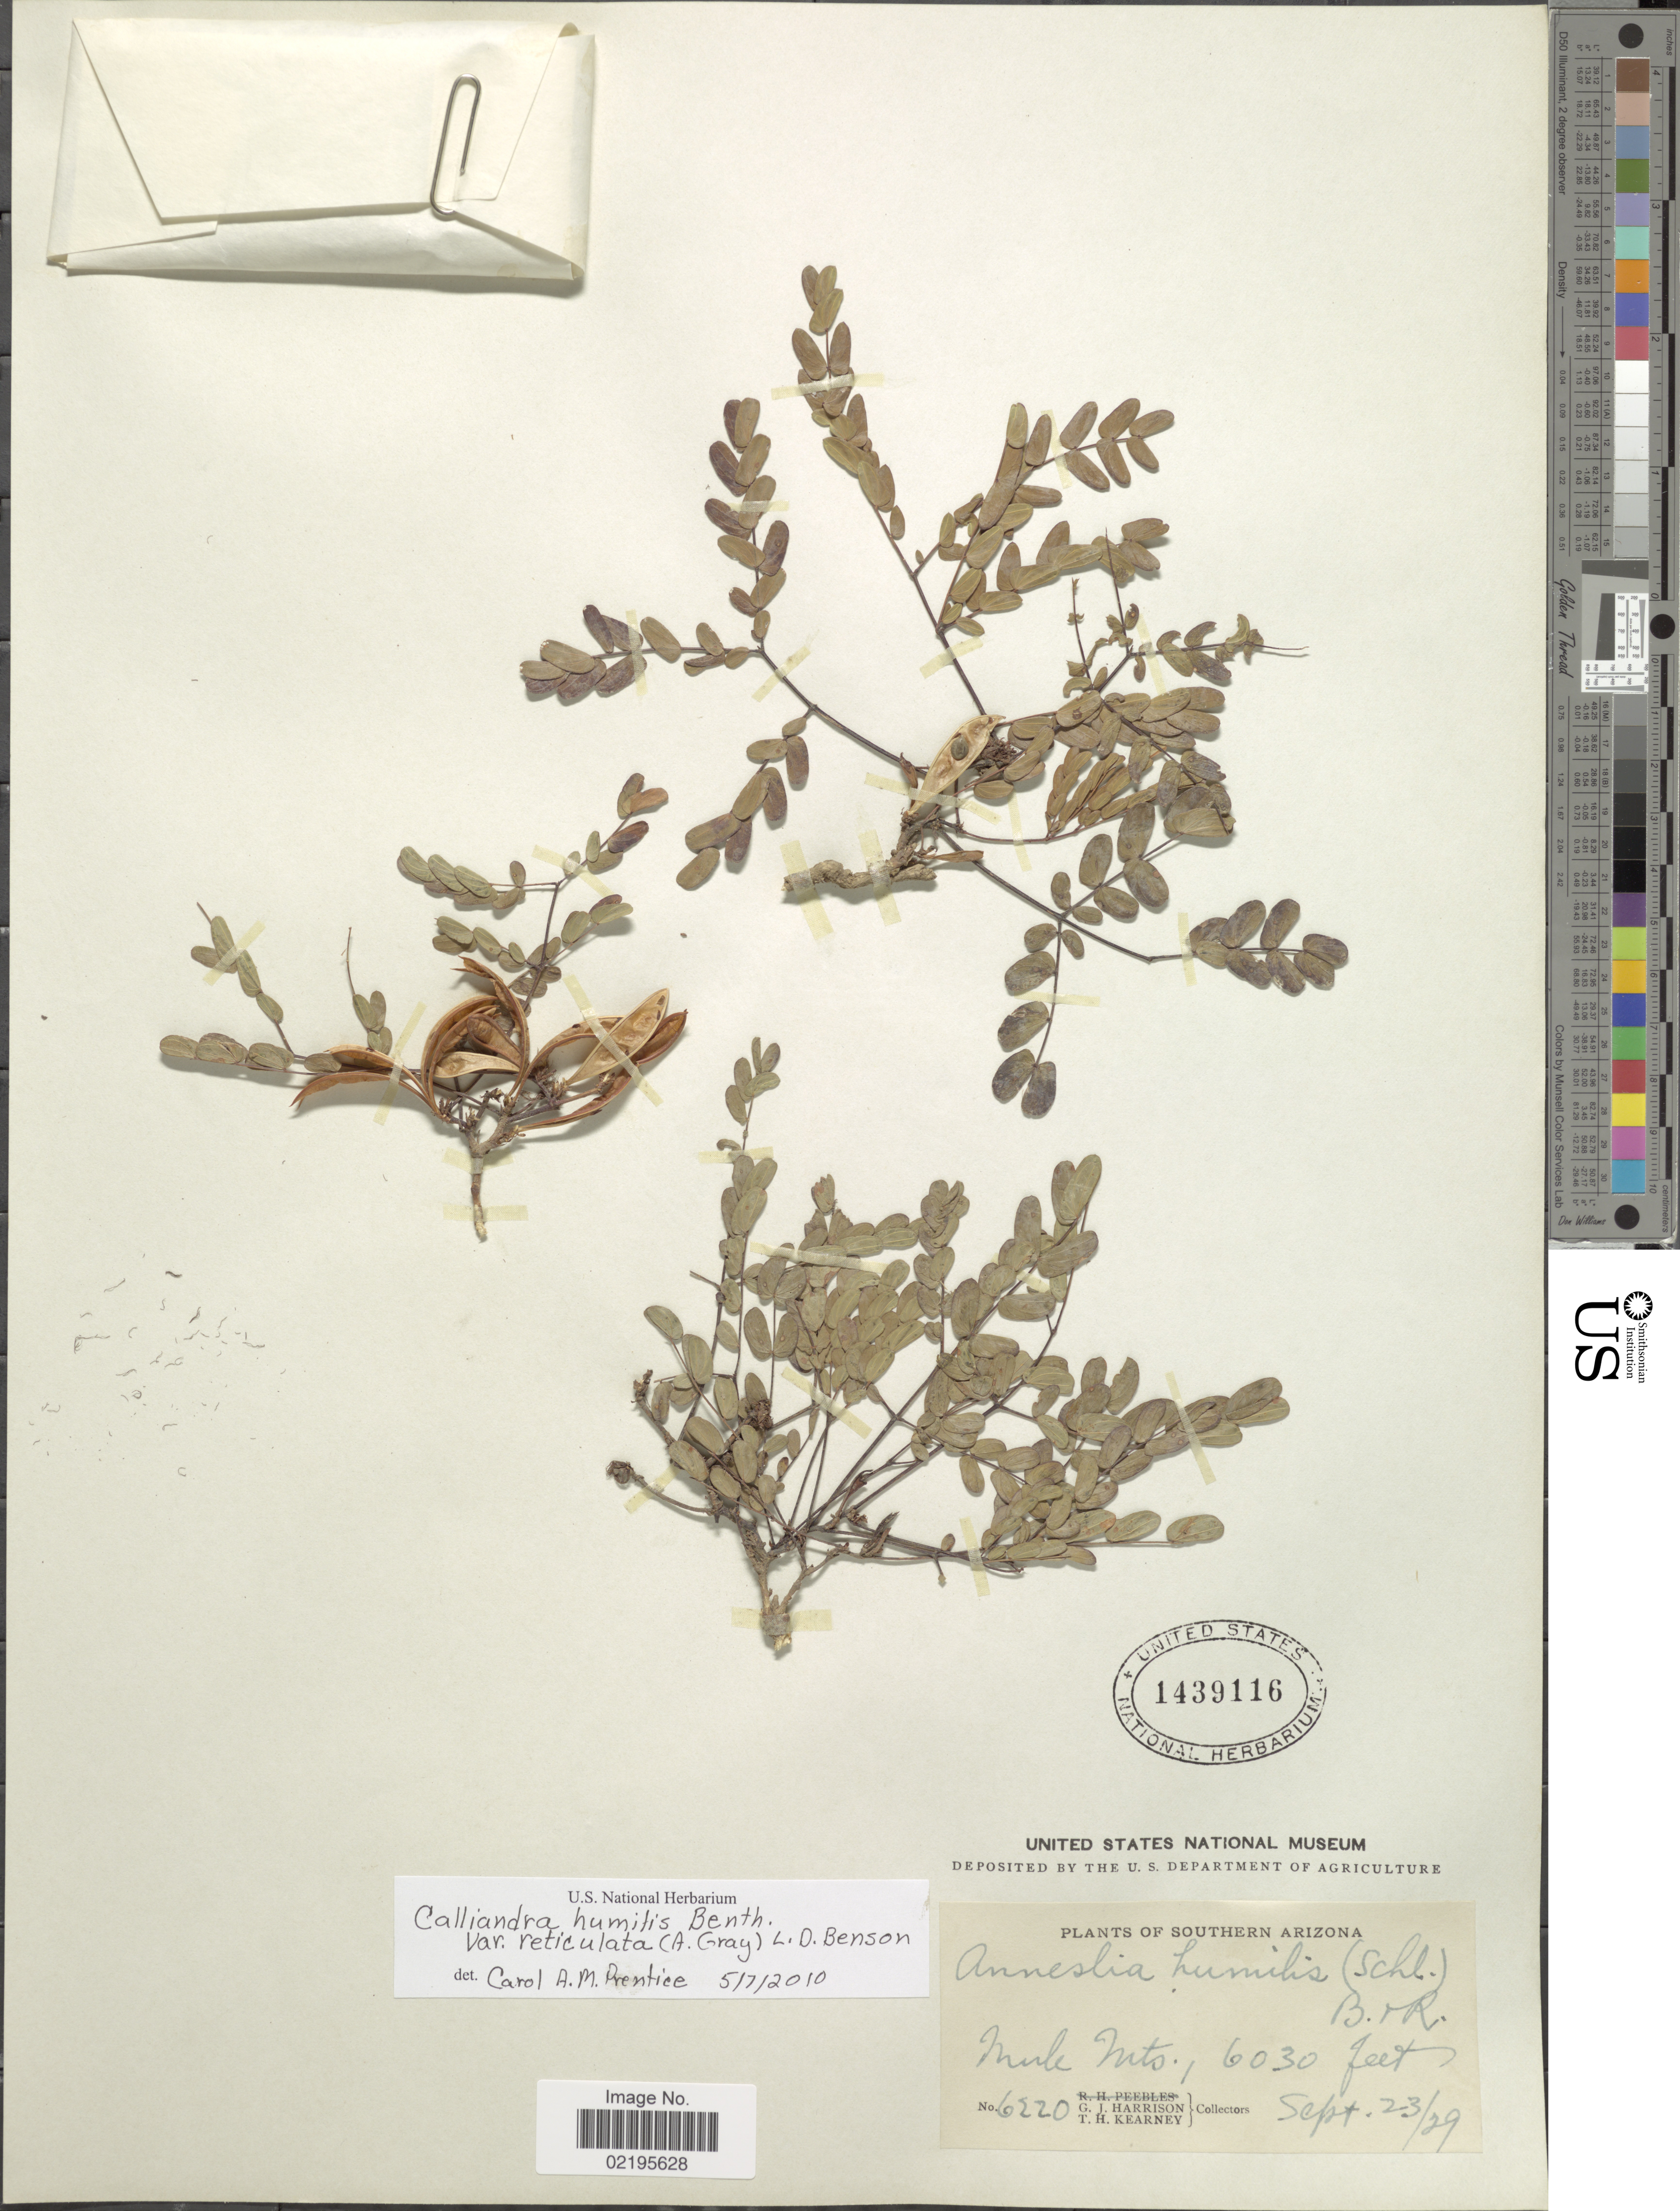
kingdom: Plantae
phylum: Tracheophyta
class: Magnoliopsida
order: Fabales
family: Fabaceae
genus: Calliandra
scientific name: Calliandra humilis var. reticulata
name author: (A. Gray) L.D. Benson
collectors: G. J. Harrison & T. H. Kearney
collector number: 6220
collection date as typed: Transcribed d/m/y: 23/9/29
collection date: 1929-09-23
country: United States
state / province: Arizona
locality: Southern Arizona, Mule Mts.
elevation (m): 1838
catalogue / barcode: US 1439116